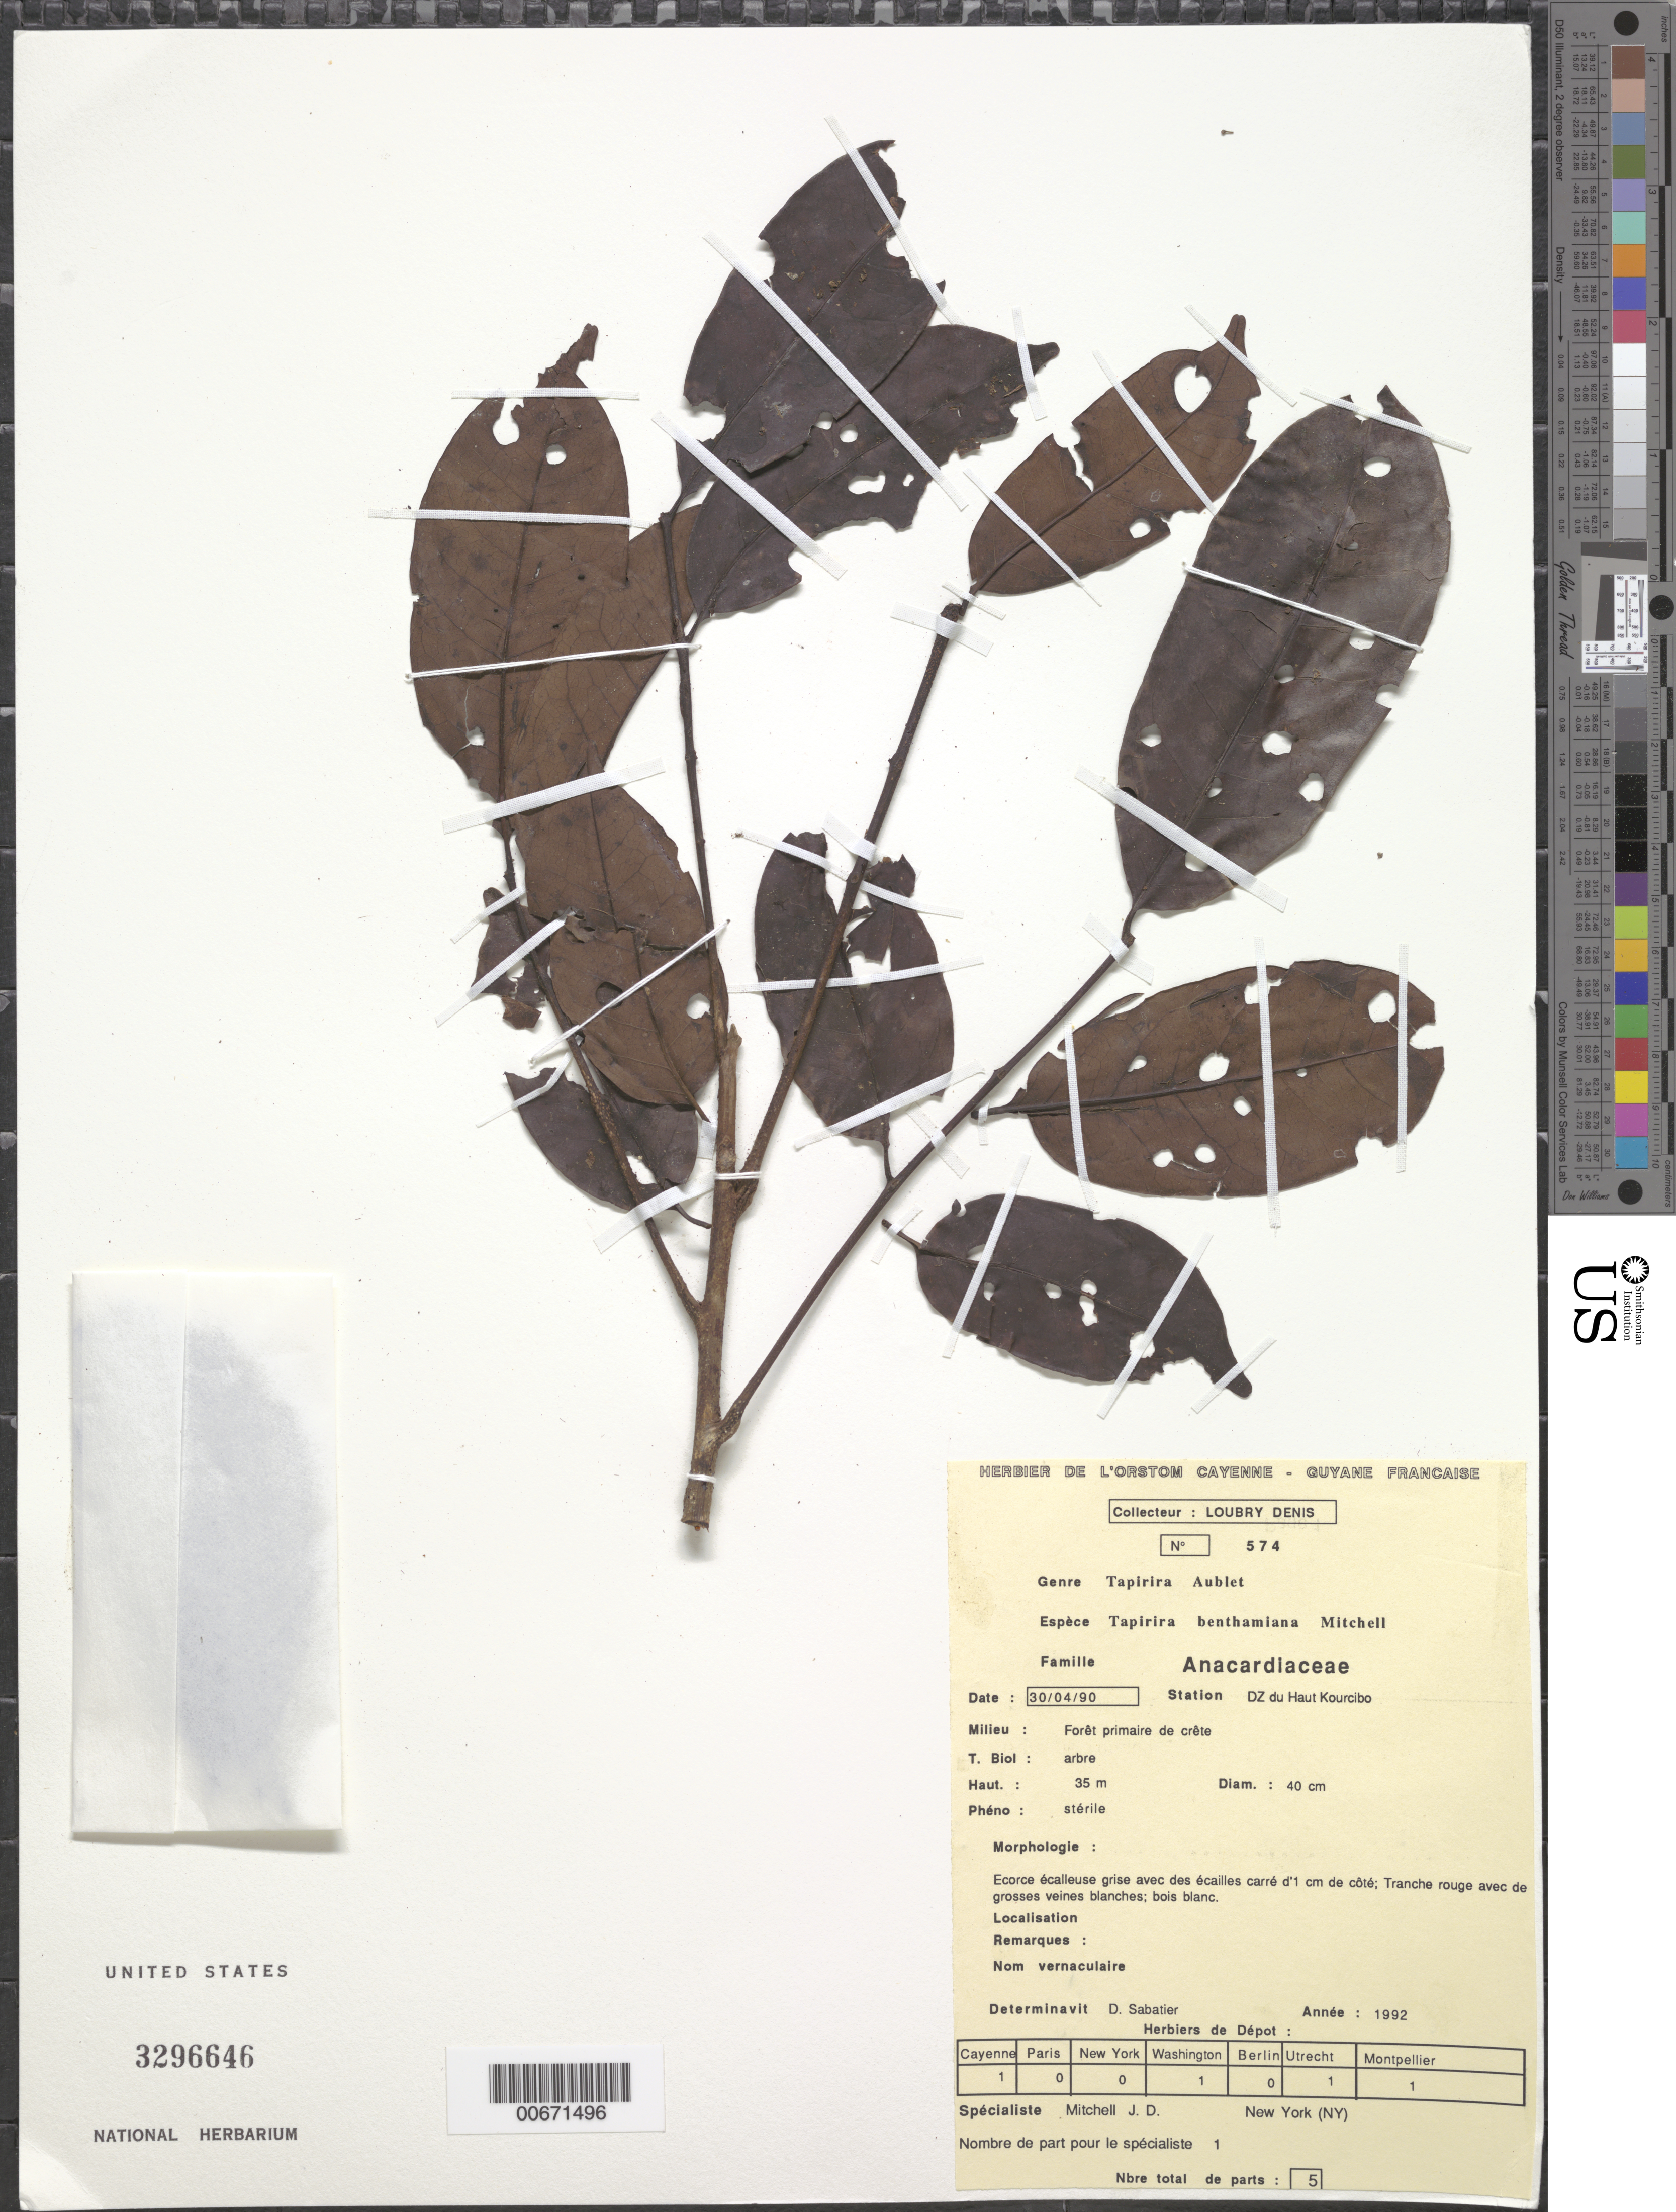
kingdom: Plantae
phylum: Tracheophyta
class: Magnoliopsida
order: Sapindales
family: Anacardiaceae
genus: Tapirira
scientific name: Tapirira bethanniana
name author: J.D. Mitch.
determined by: Mitchell, John D.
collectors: D. Loubry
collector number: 574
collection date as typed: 30-Apr-90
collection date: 1990-04-30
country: French Guiana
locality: DZ du Haut Kourcibo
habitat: Primary forest at top line ridge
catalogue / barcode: US 3296646